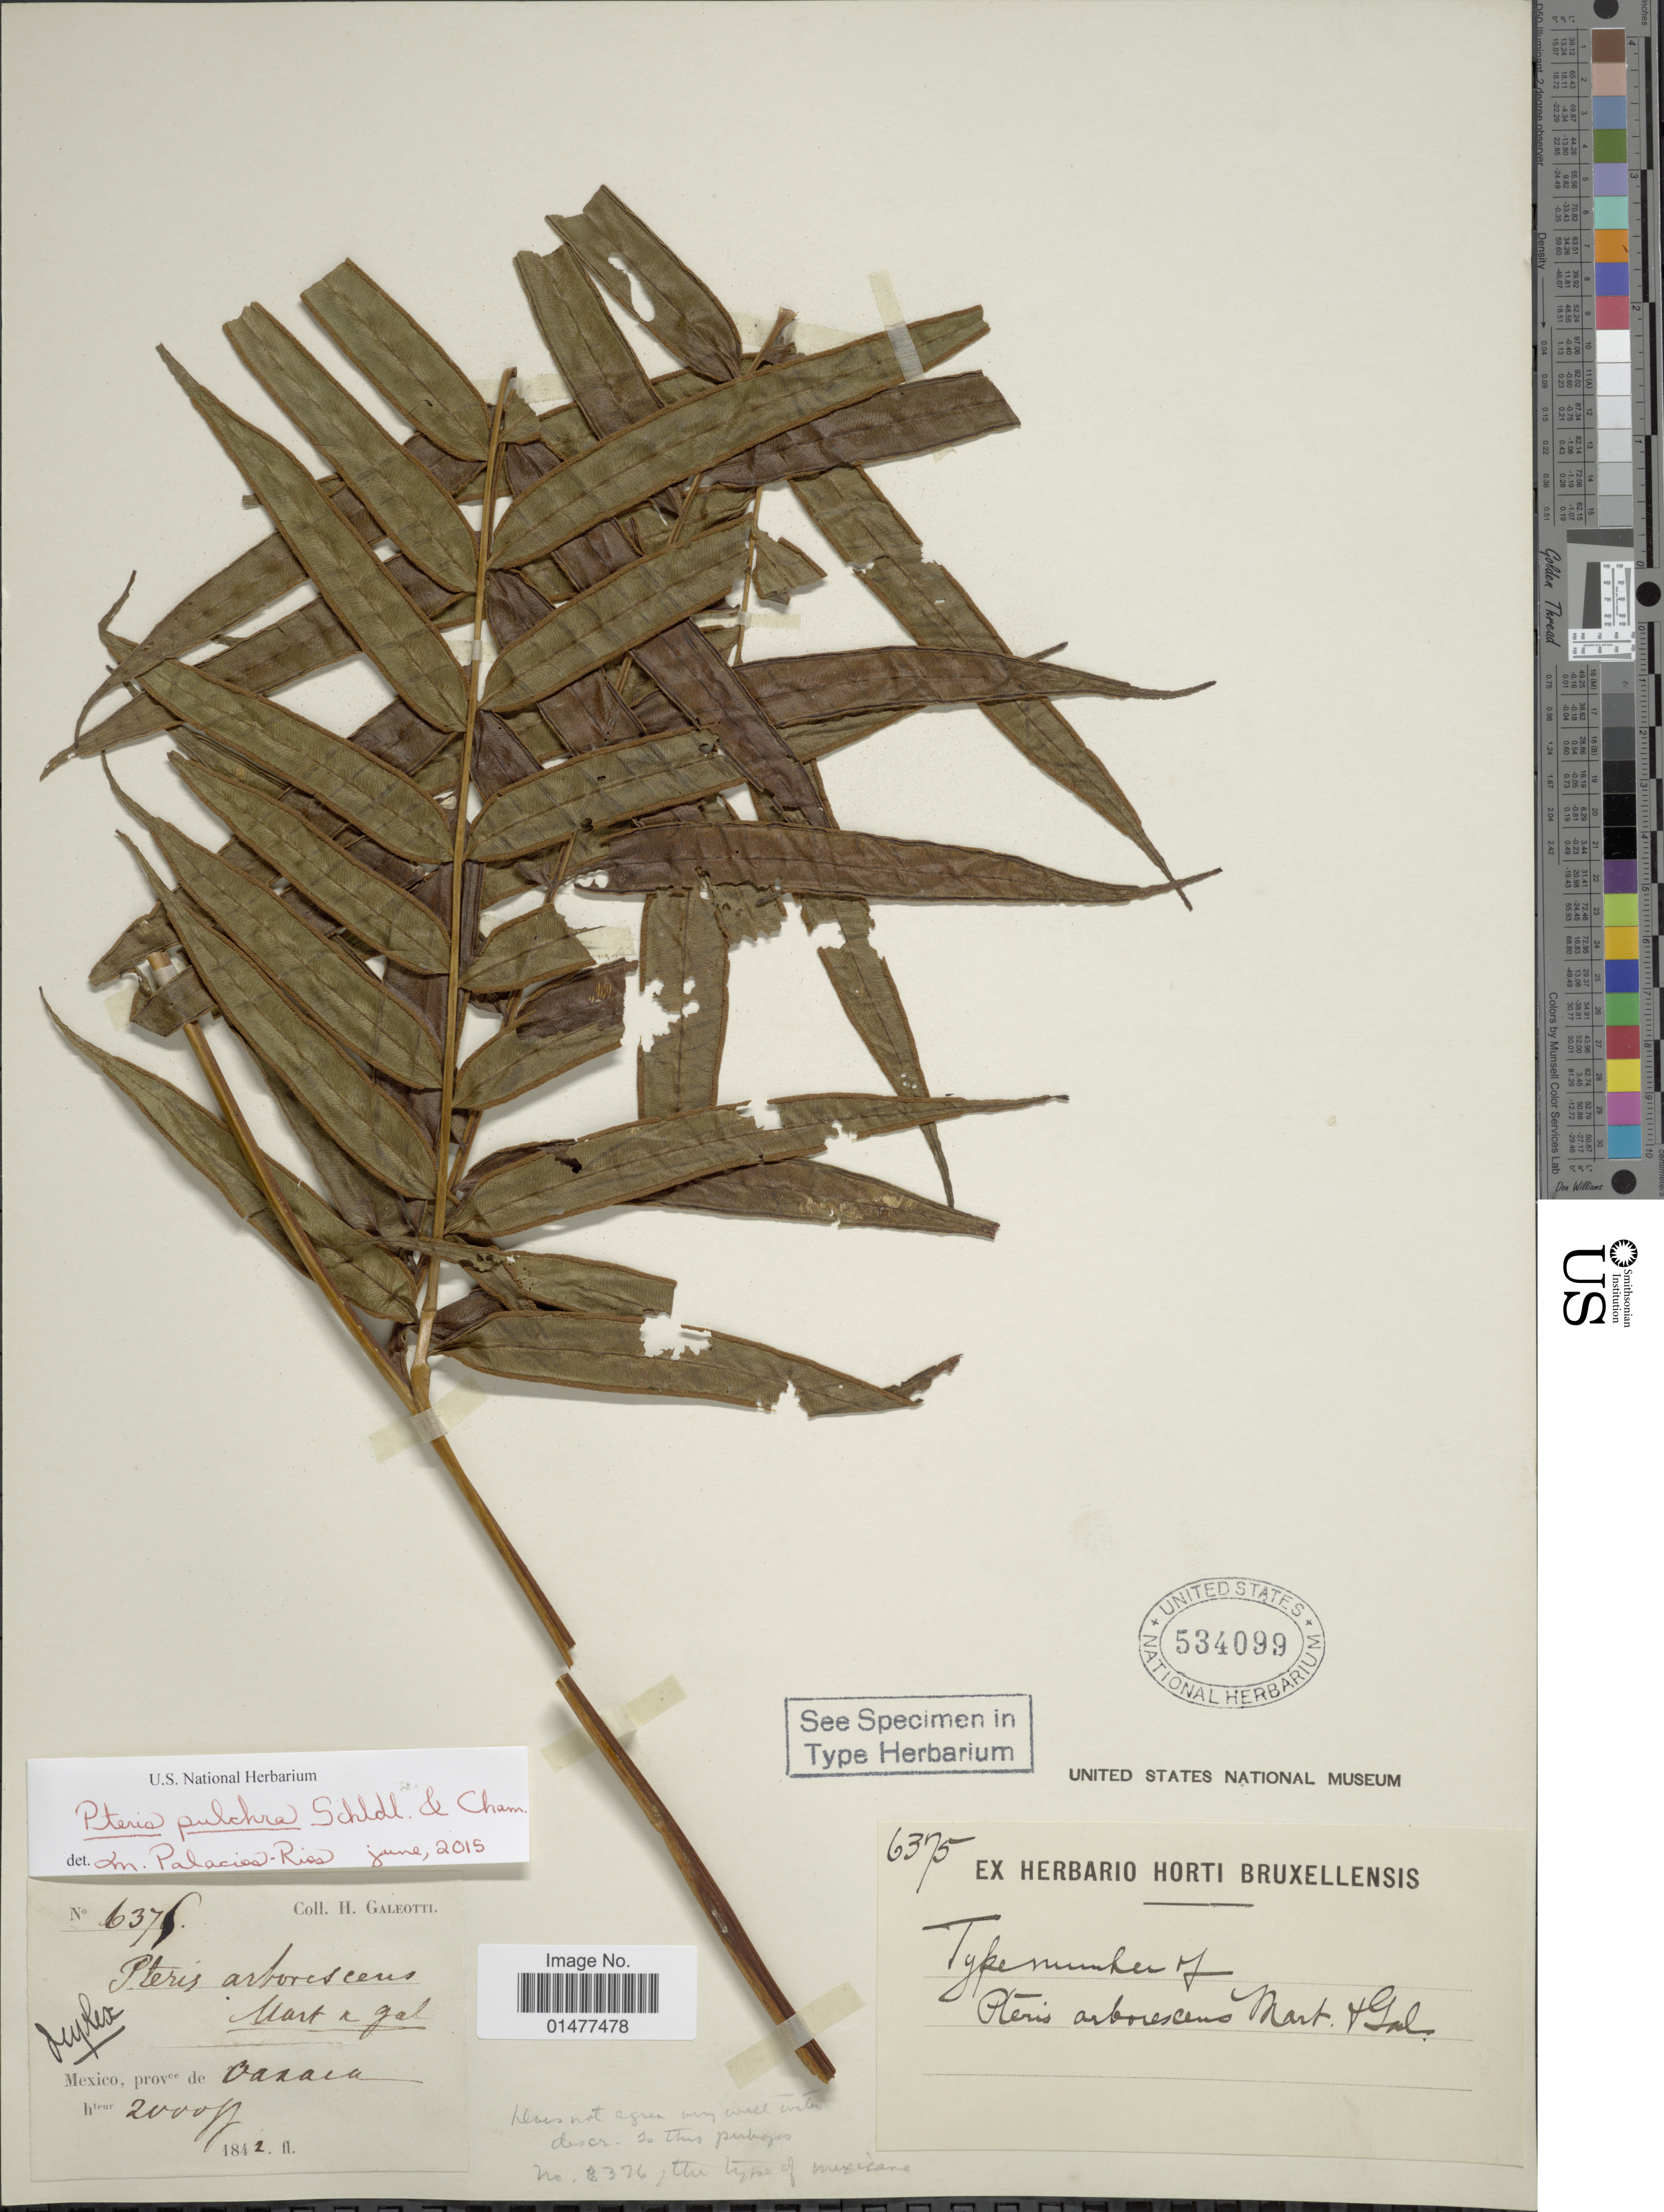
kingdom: Plantae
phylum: Tracheophyta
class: Polypodiopsida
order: Polypodiales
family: Pteridaceae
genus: Pteris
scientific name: Pteris arborescens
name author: M. Martens & Galeotti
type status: Type Collection; Possible Type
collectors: H. G. Galeotti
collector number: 6375 [6376?]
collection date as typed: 1842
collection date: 1842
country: Mexico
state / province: Oaxaca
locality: Prov. de Oaxaca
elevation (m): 610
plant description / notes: As annotated (unsigned, undated), "Does not agree very well with descr. Is this perhaps no. 6376, the type of [Litobrochia/Pteris] mexicana". See also remarks under duplicate, USNH 534098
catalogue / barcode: US 534099